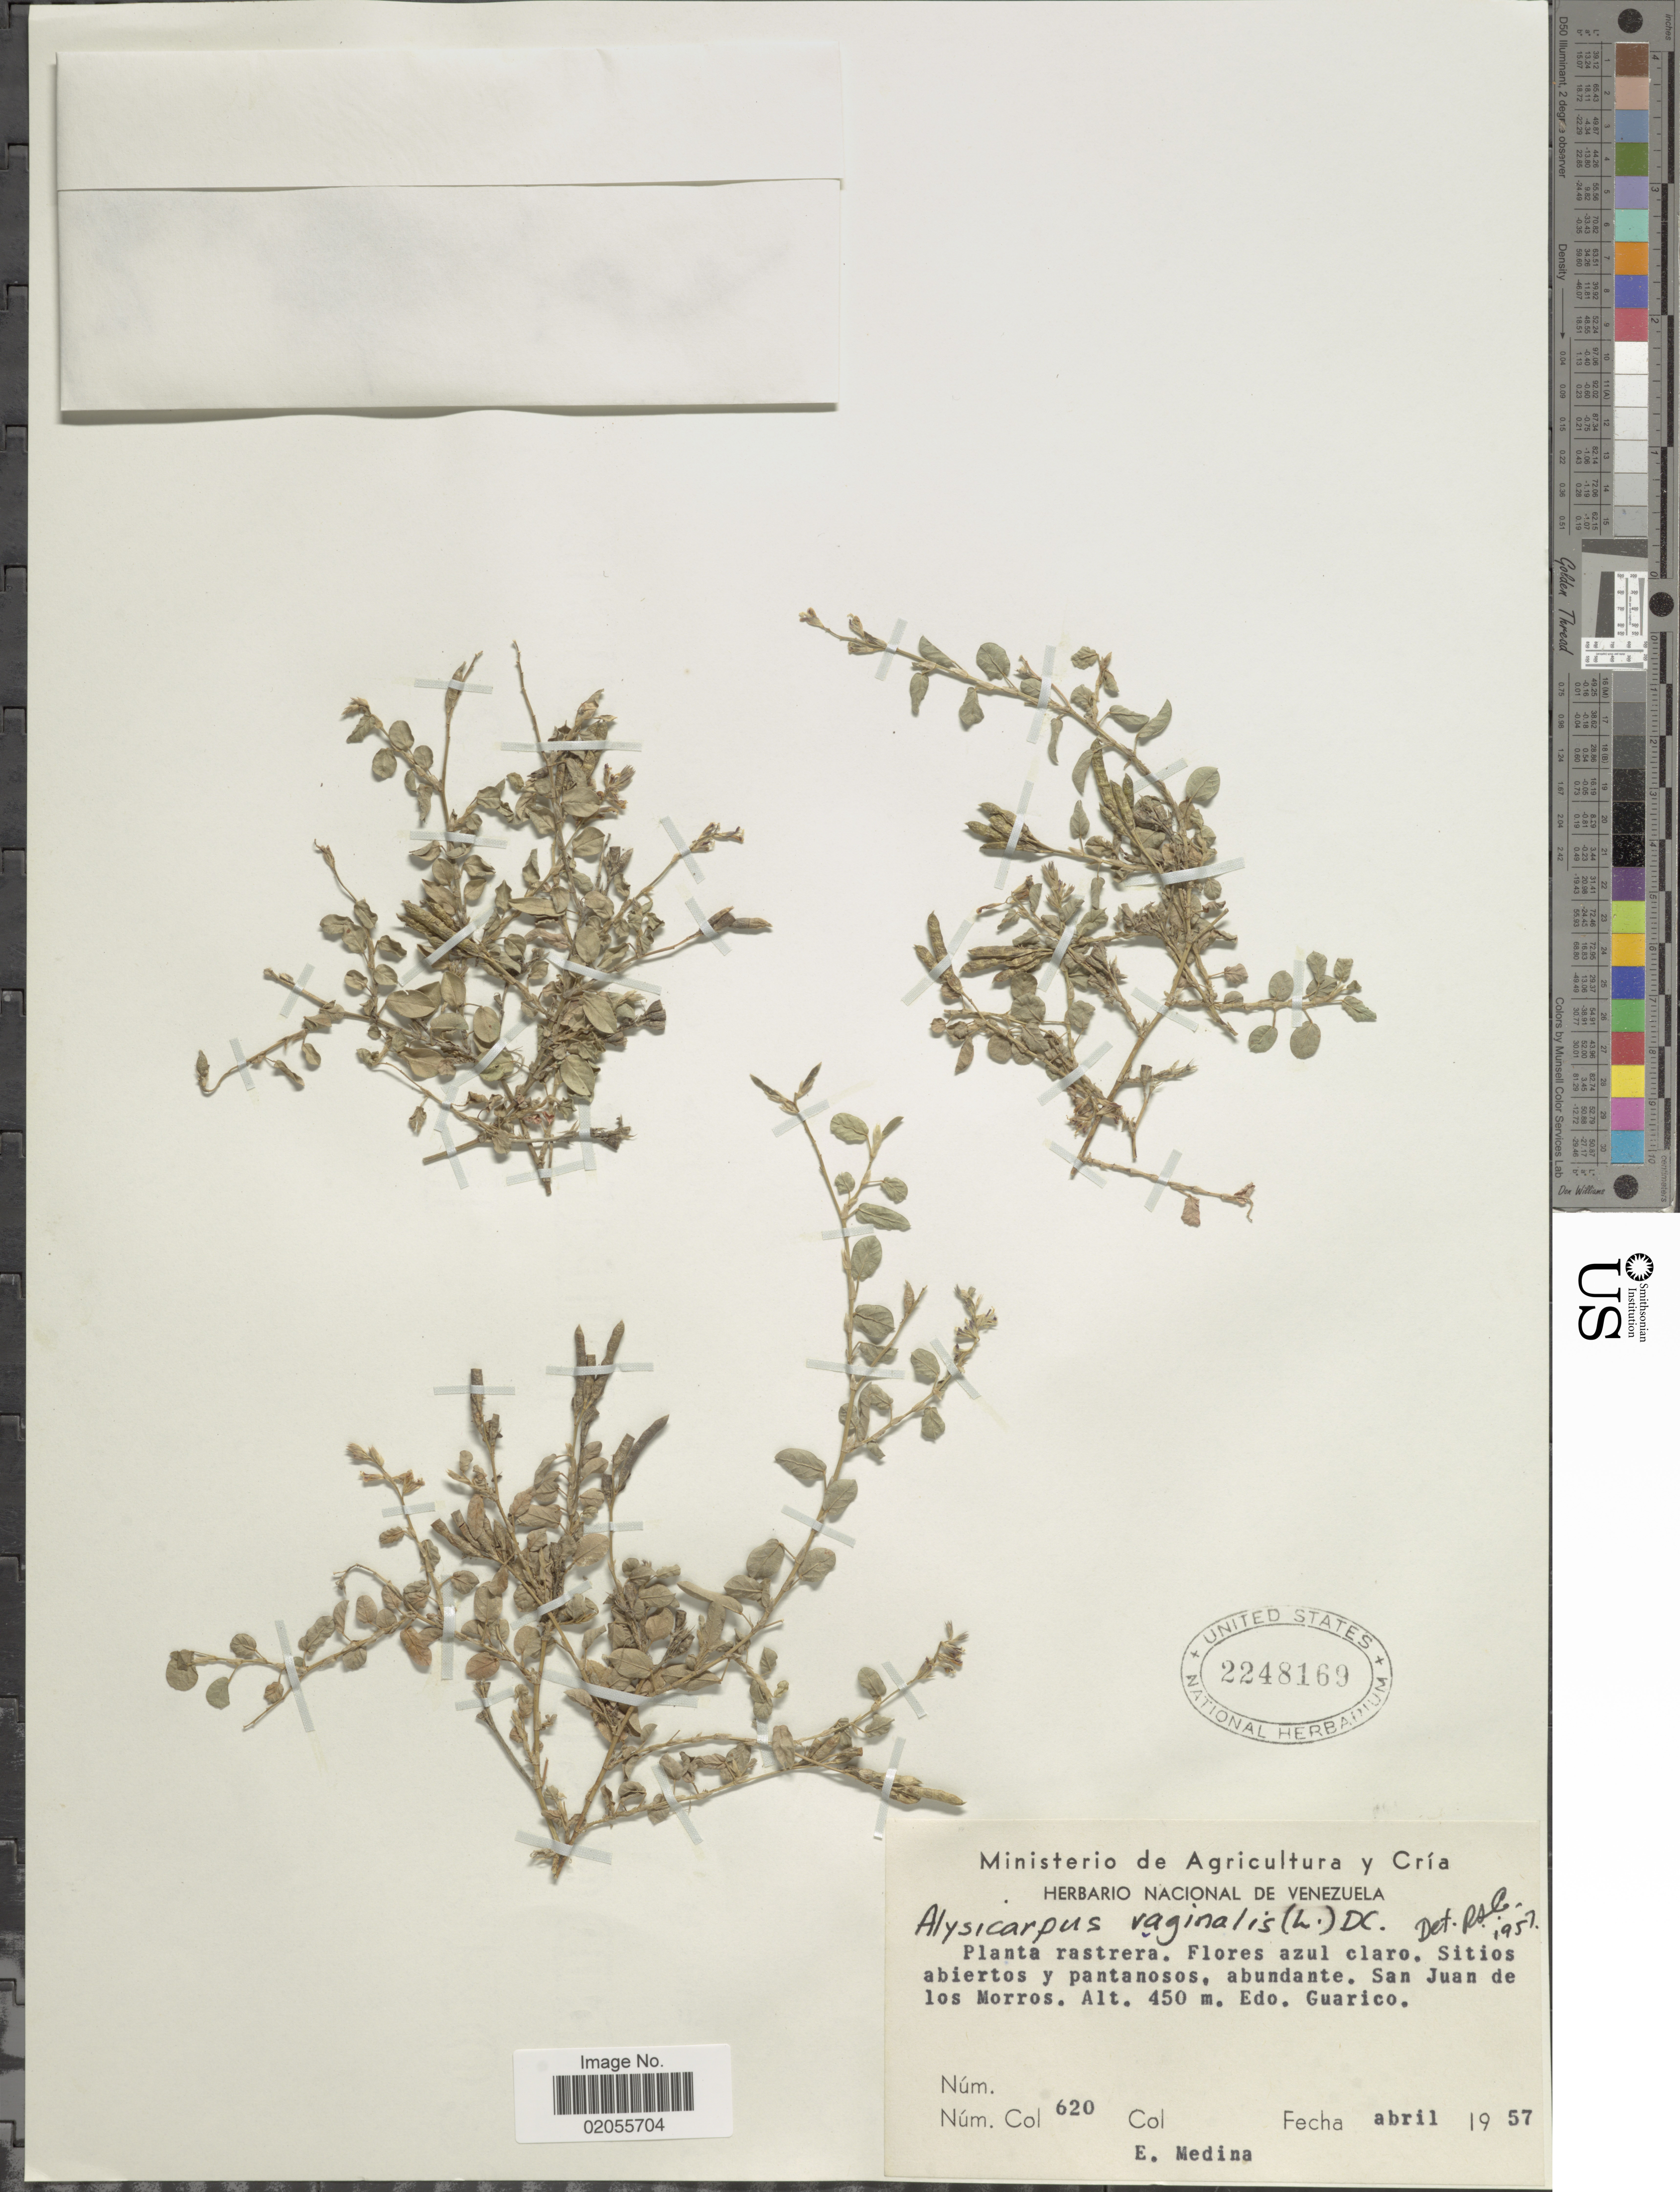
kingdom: Plantae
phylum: Tracheophyta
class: Magnoliopsida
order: Fabales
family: Fabaceae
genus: Alysicarpus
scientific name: Alysicarpus vaginalis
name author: (L.) DC.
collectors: E. Medina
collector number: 620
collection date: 1957-04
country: Venezuela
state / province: Guárico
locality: San Juan de Los Morros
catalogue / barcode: US 2248169